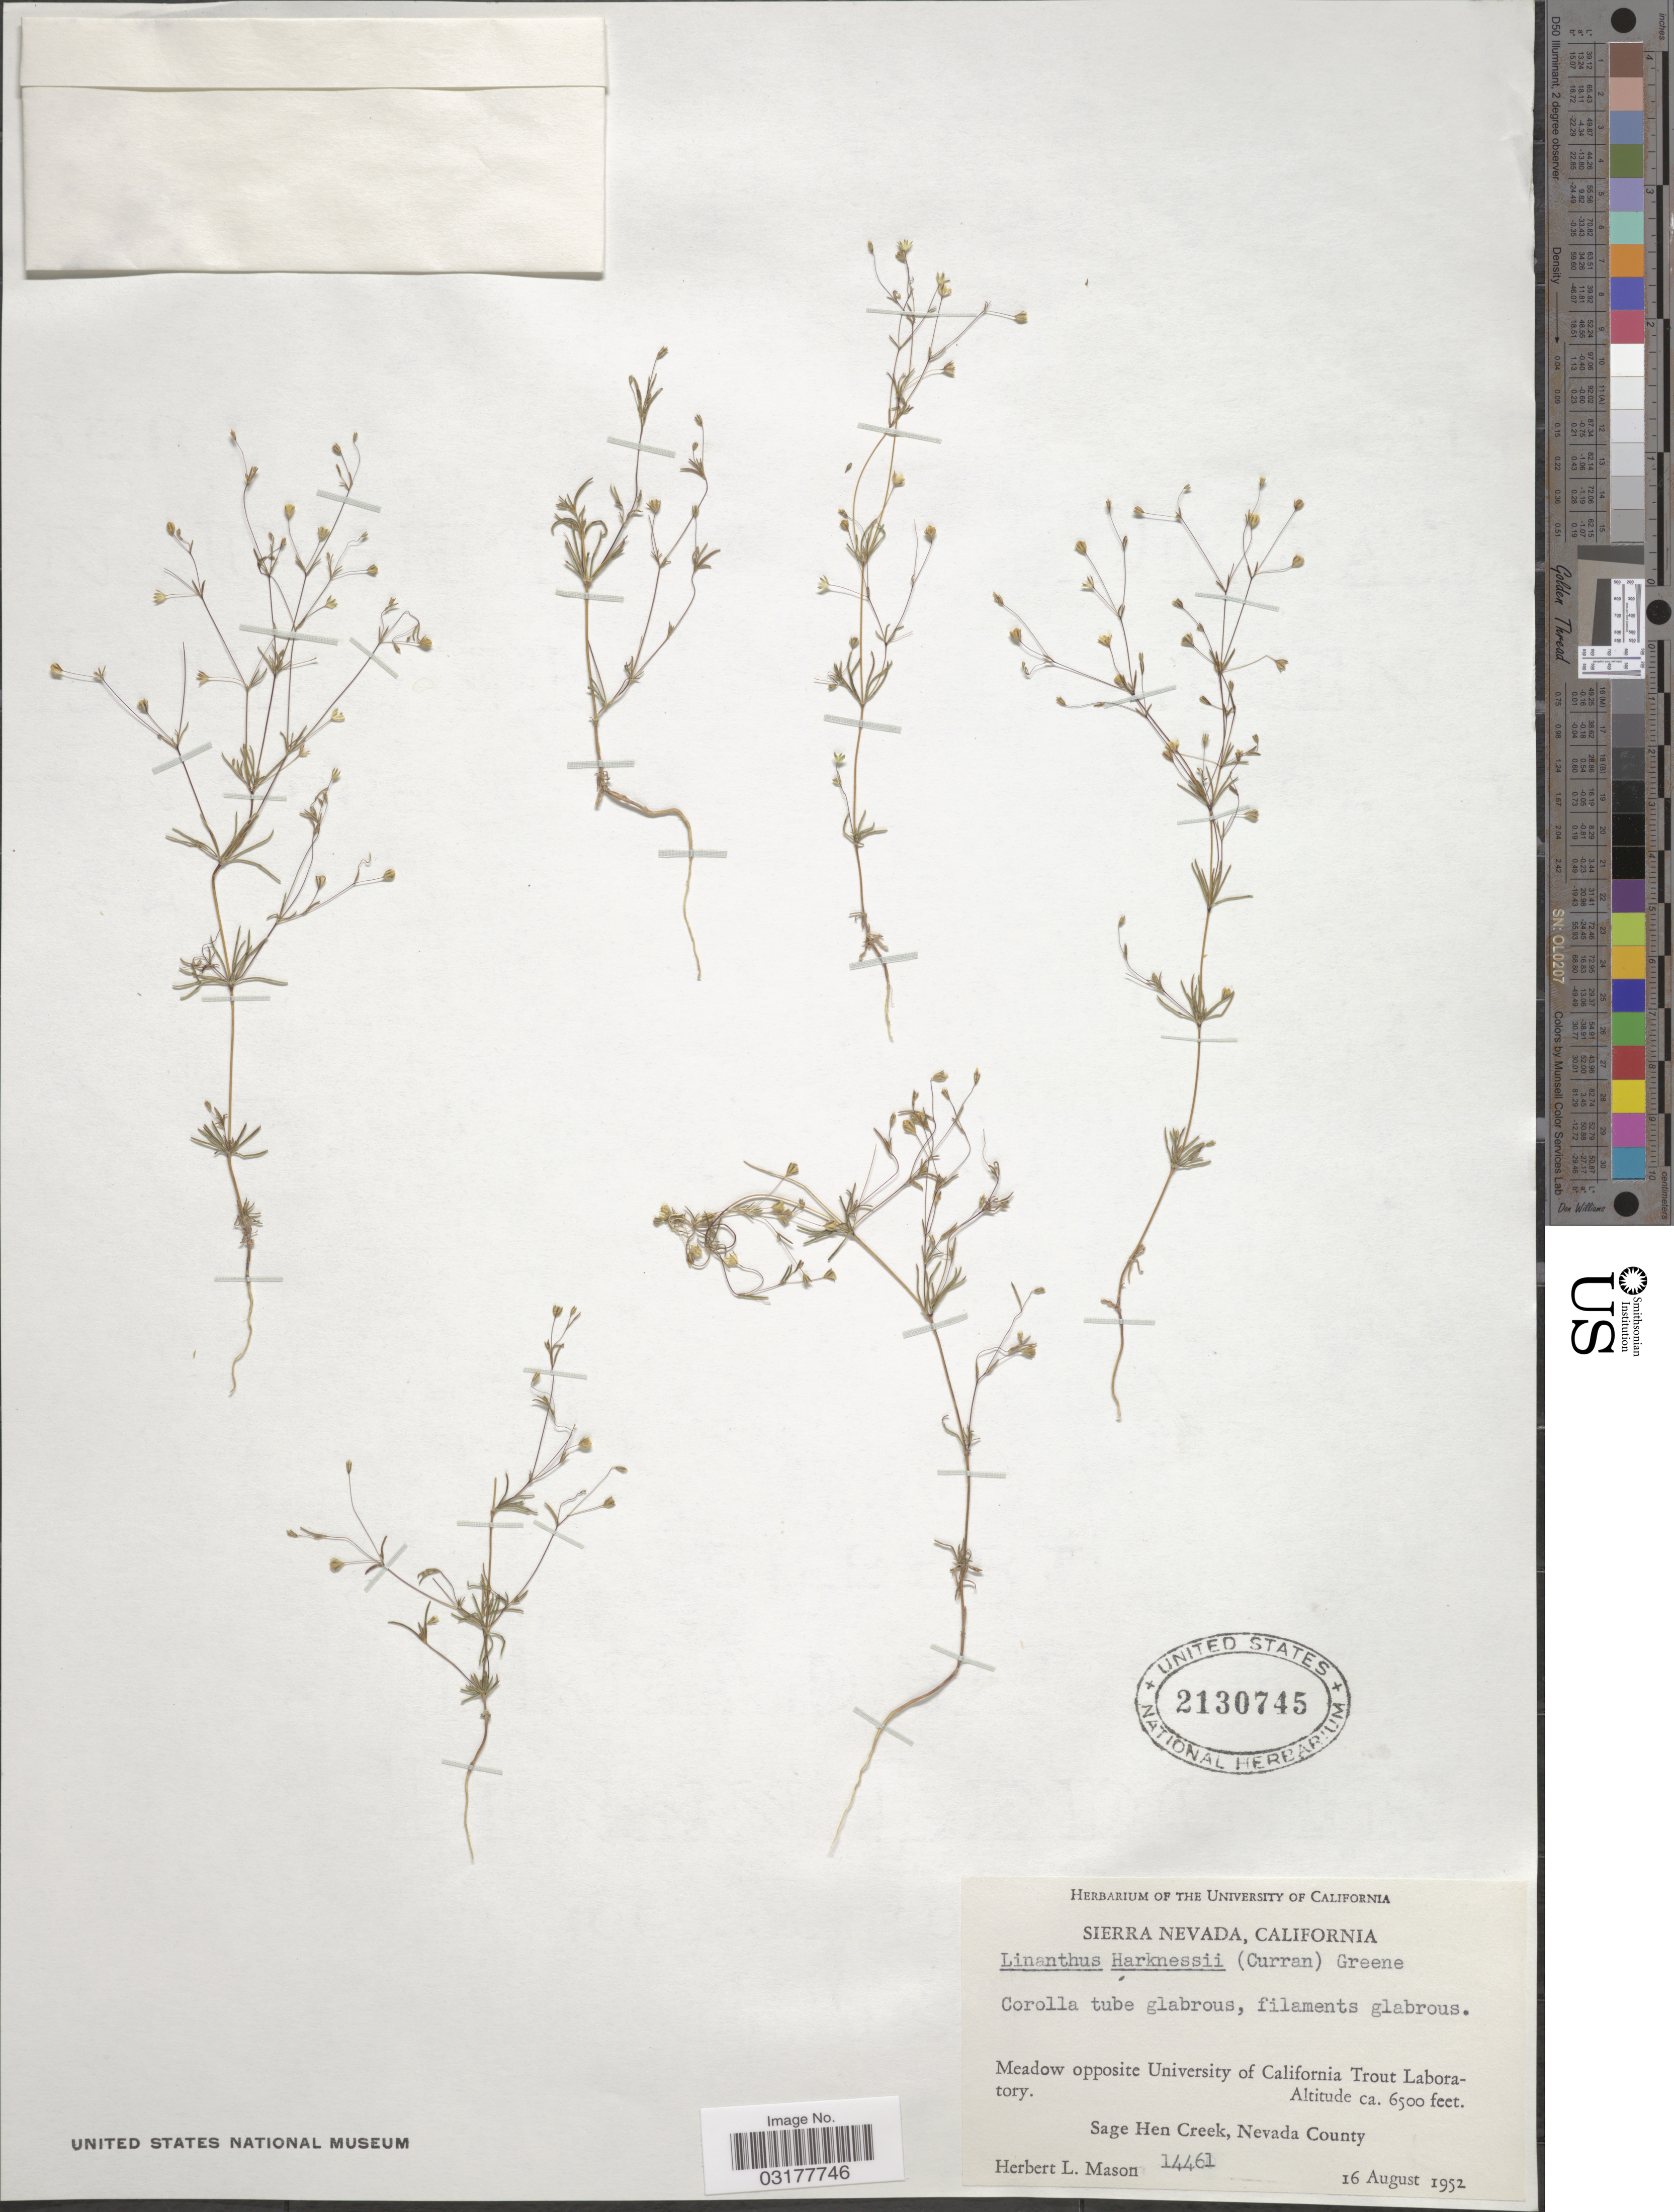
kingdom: Plantae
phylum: Tracheophyta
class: Magnoliopsida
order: Ericales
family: Polemoniaceae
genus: Leptosiphon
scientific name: Leptosiphon harknessii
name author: (Curran) J.M. Porter & L.A. Johnson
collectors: H. L. Mason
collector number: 14461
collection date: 1952-08-16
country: United States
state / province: California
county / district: Nevada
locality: Sierra Nevada. Meadow opposite University of California Trout Laboratory. Sage Hen Creek, Nevada County.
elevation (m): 1981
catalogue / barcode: US 2130745